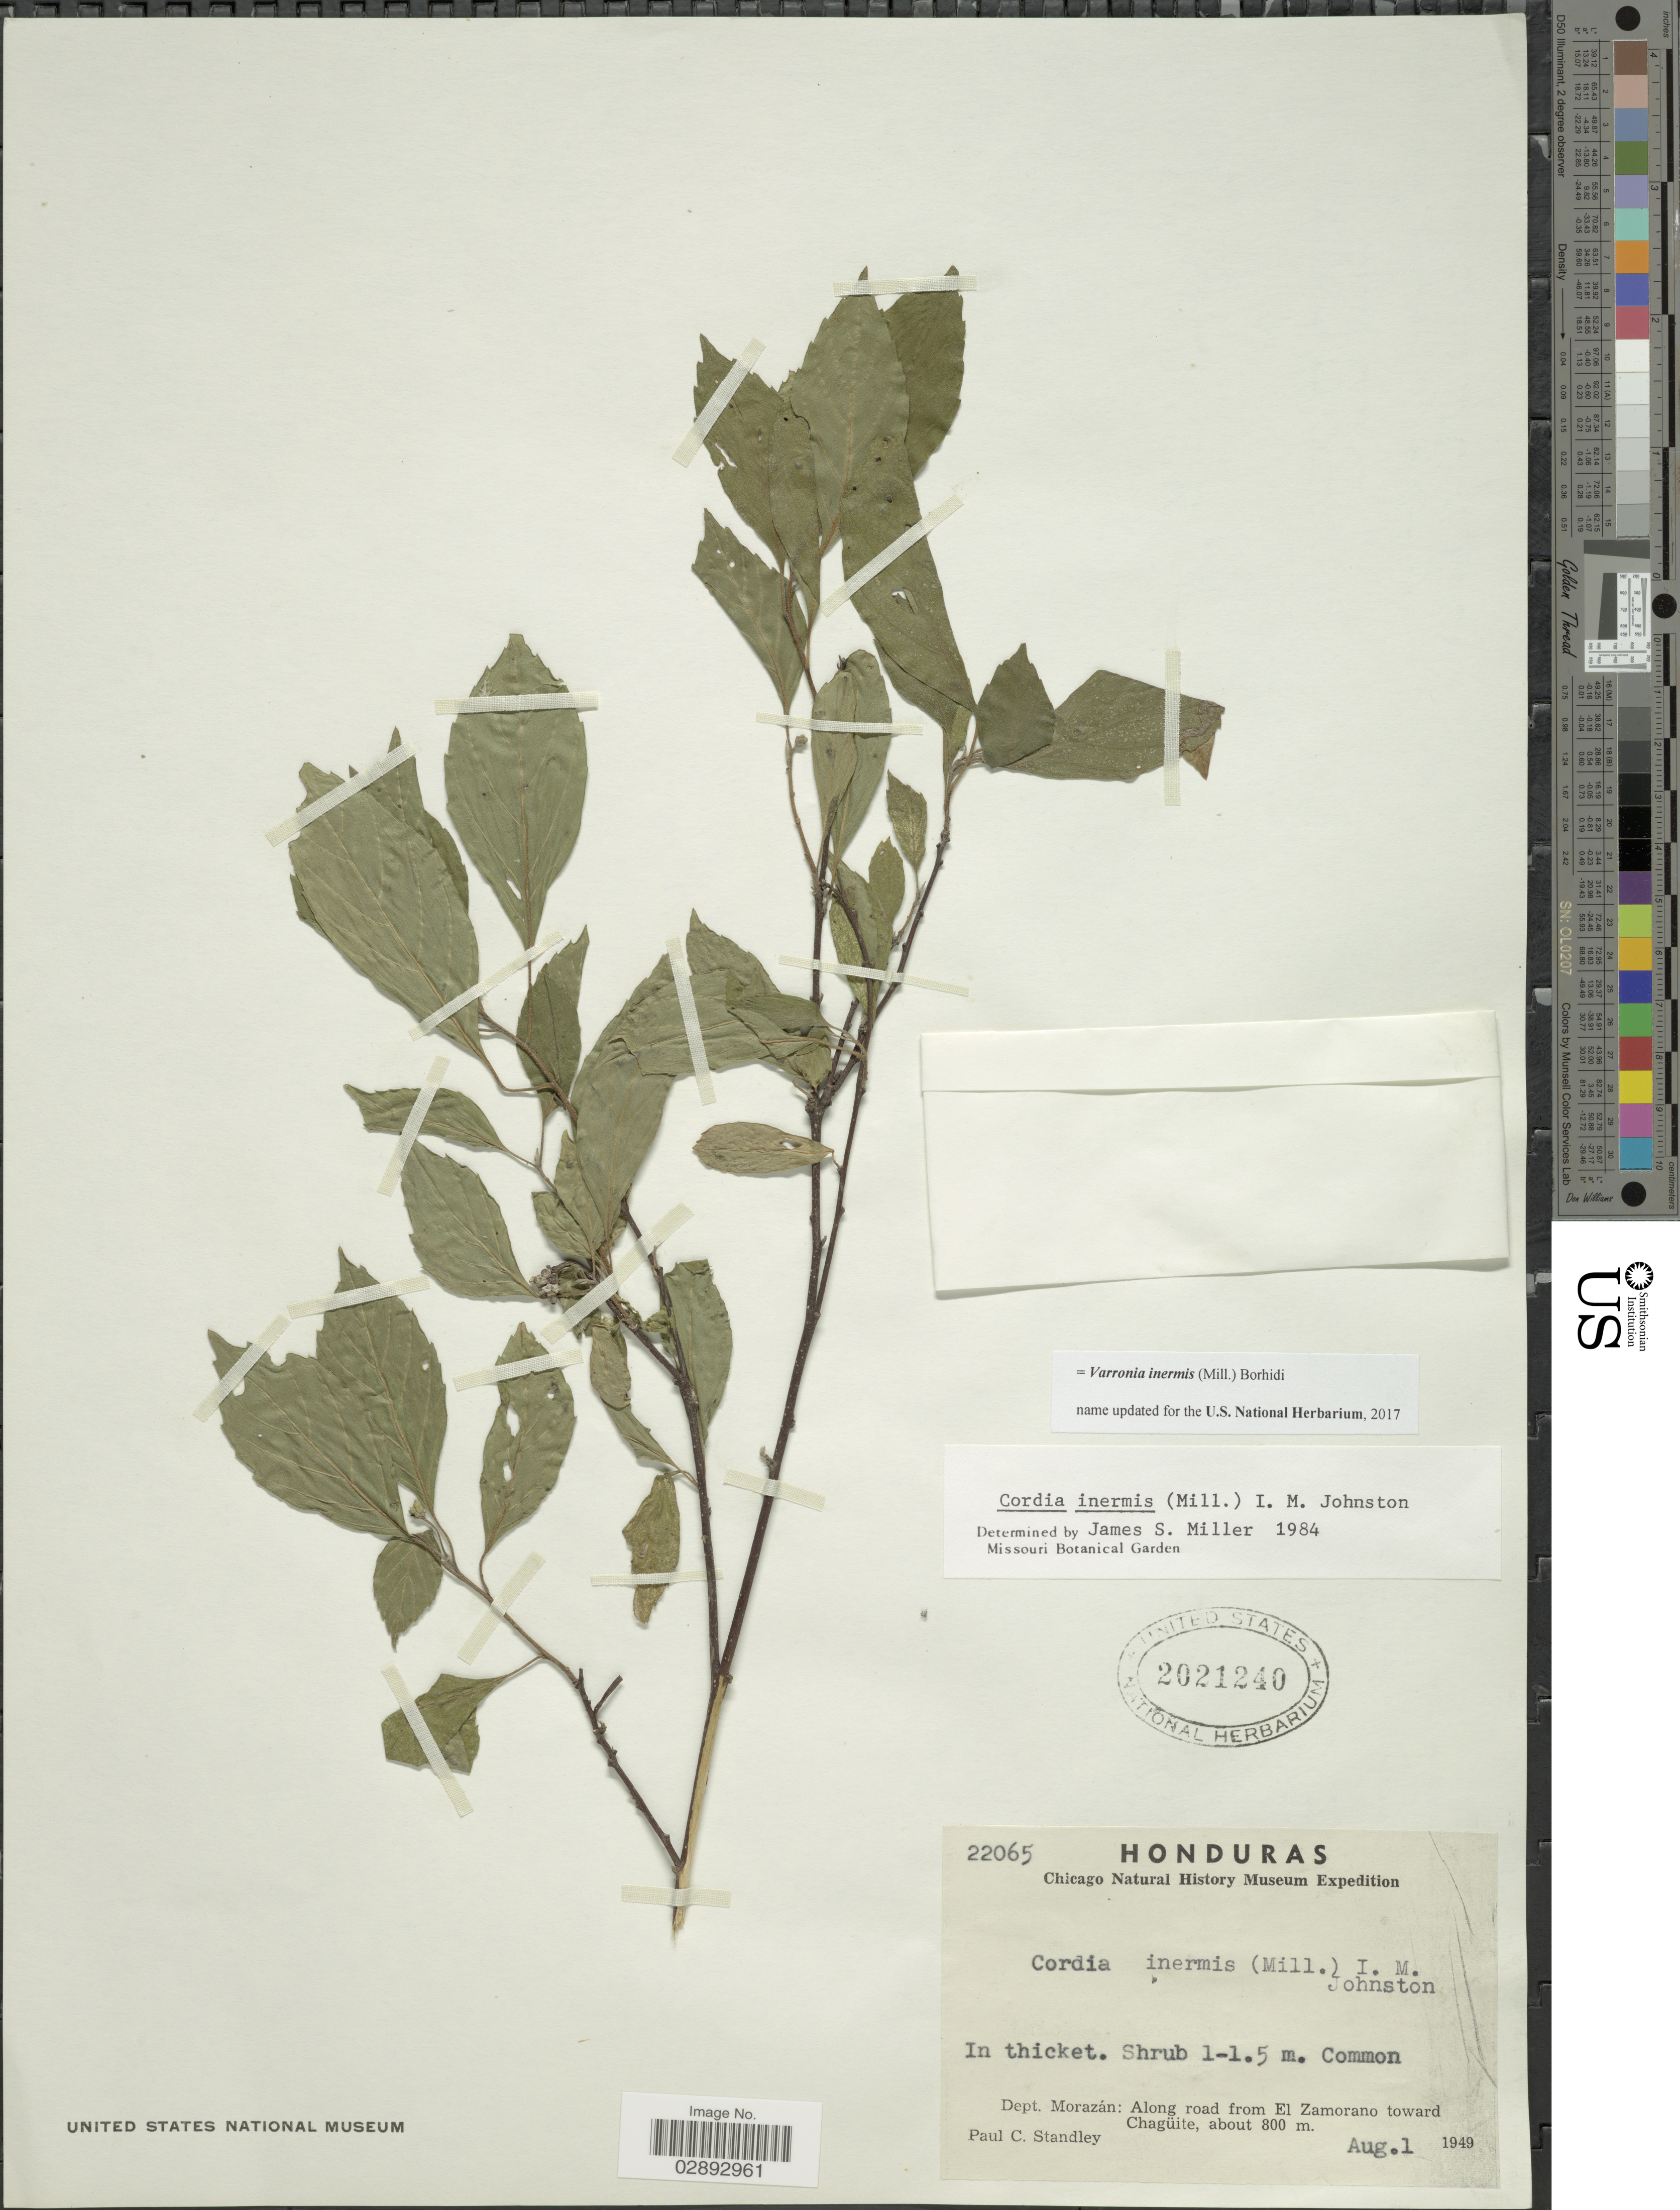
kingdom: Plantae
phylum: Tracheophyta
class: Magnoliopsida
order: Boraginales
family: Cordiaceae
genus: Varronia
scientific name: Varronia inermis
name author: (Mill.) Borhidi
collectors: P. C. Standley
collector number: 22065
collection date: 1949-08-01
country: Honduras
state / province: Fco. Morazán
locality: Dept. Morazán: Along road from El Zamorano toward Chagüite.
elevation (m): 800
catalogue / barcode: US 2021240